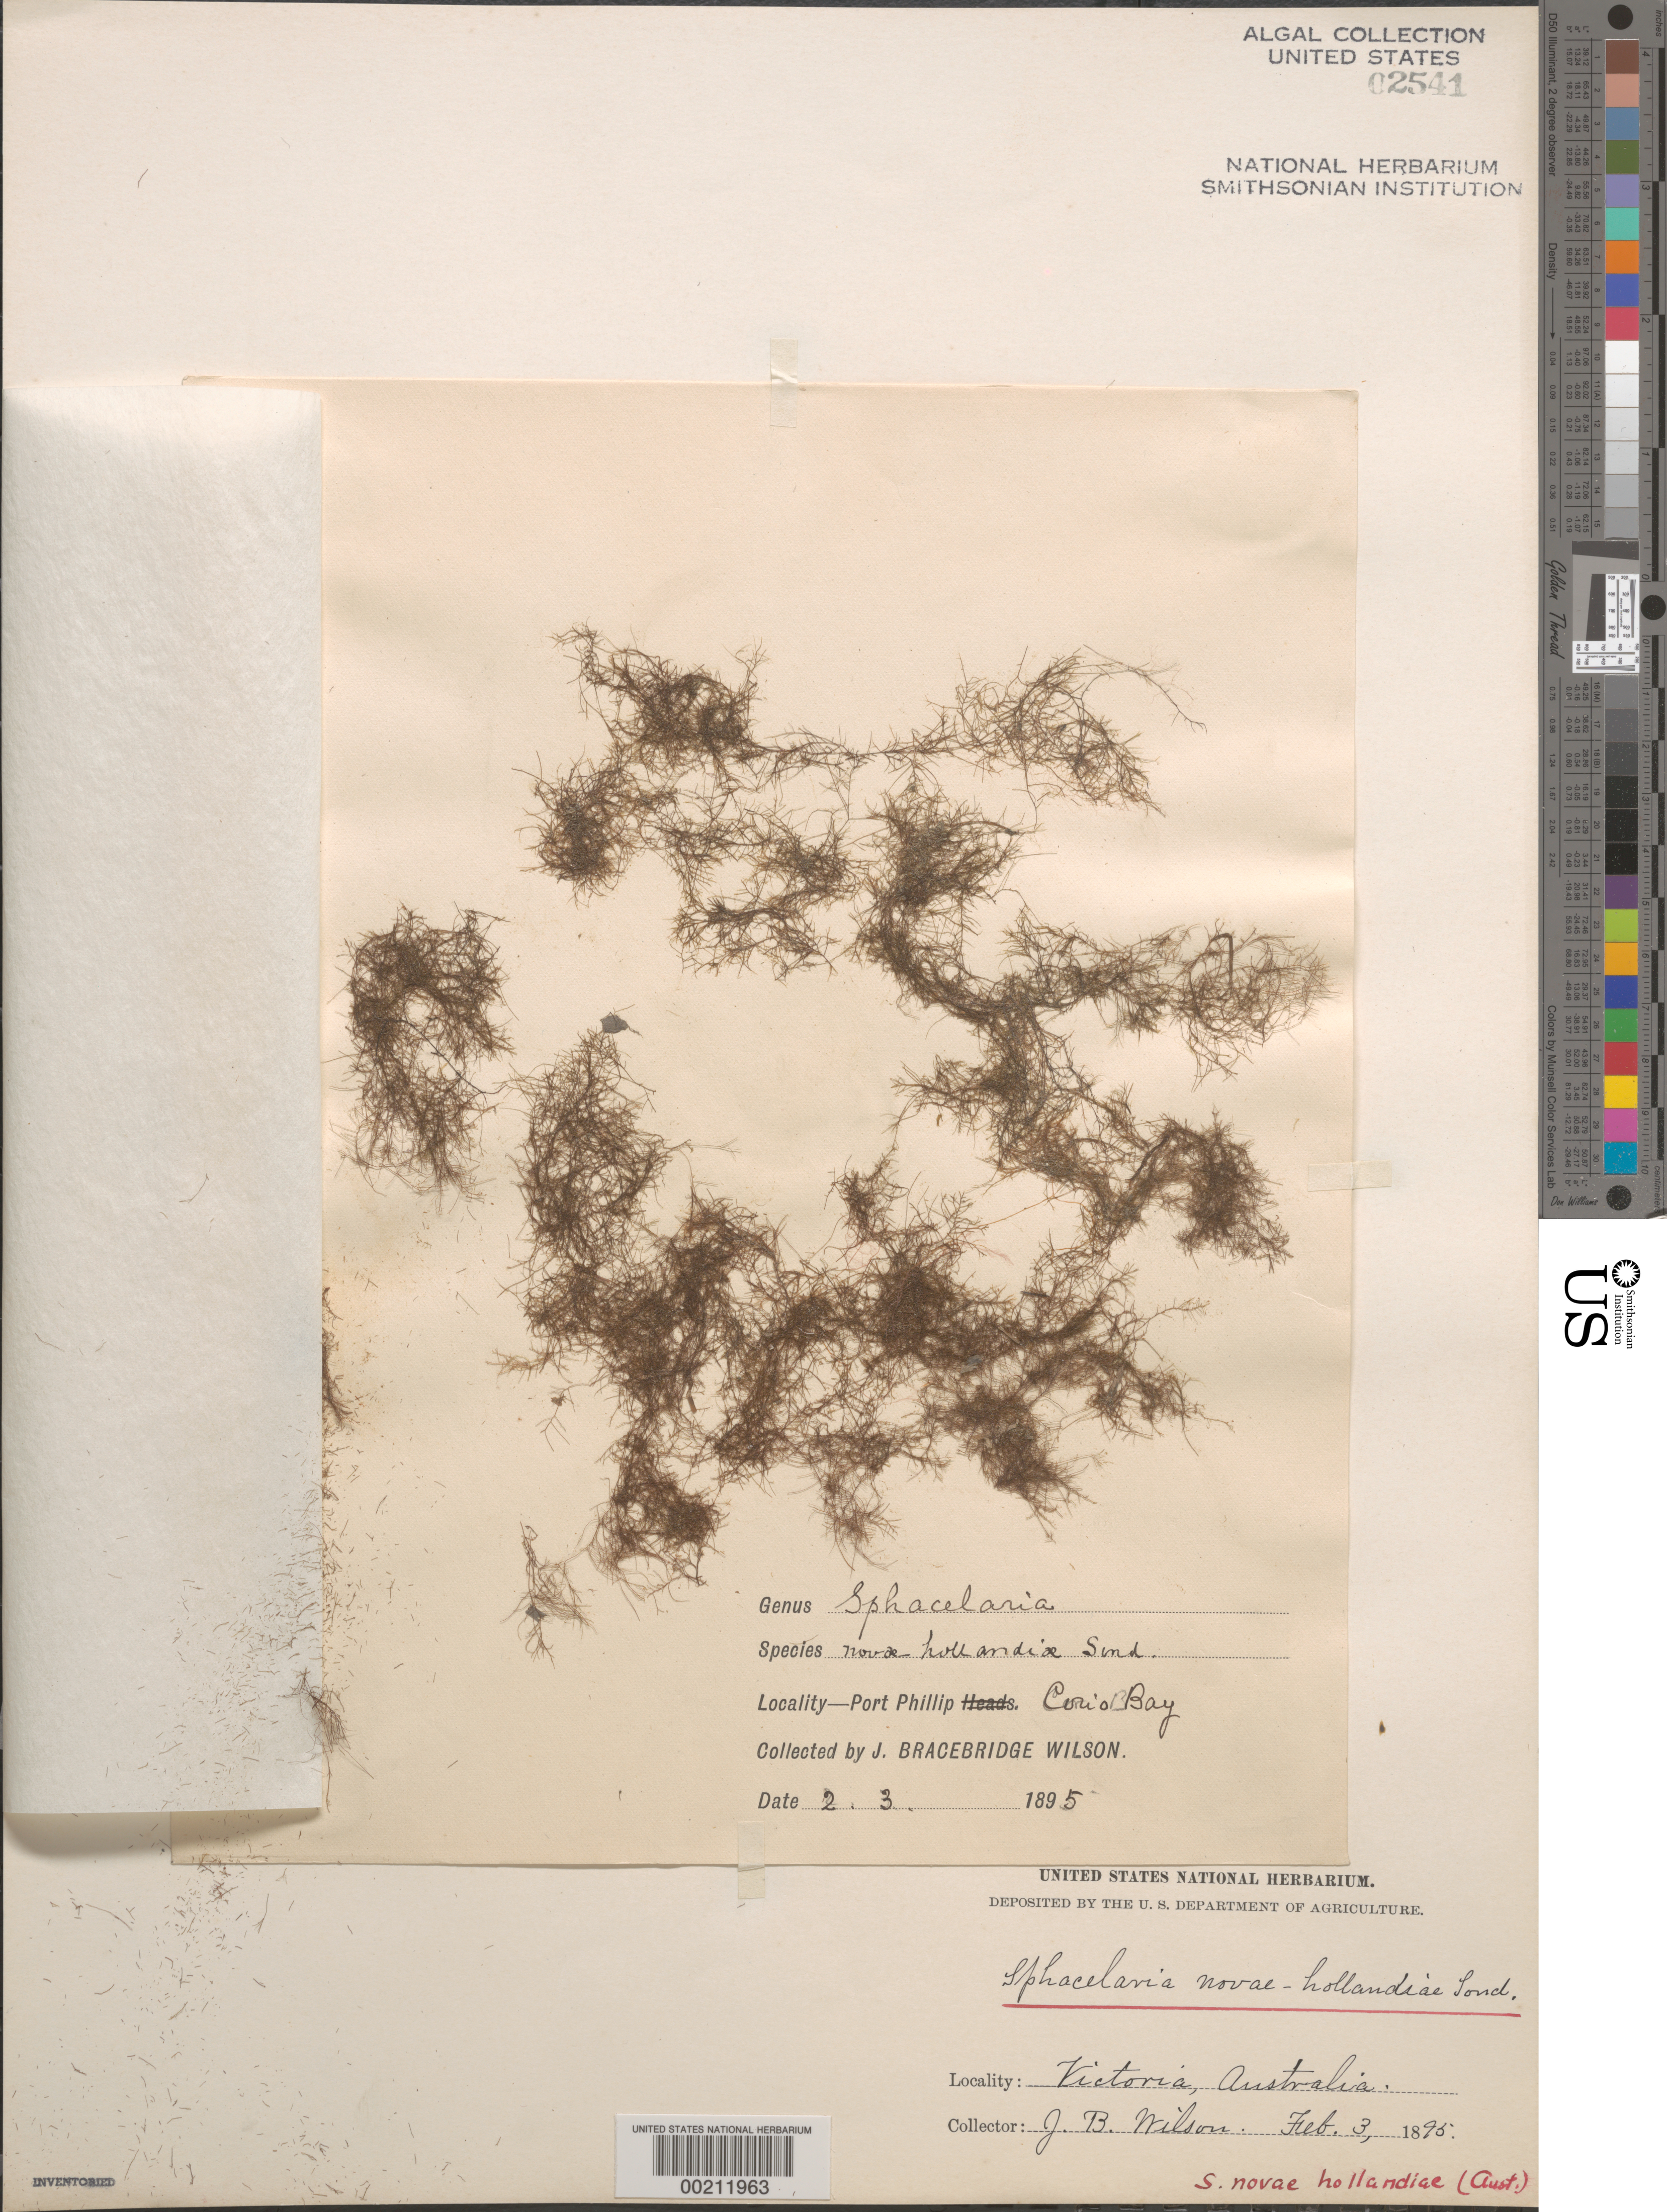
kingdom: Chromista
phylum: Ochrophyta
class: Phaeophyceae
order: Sphacelariales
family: Sphacelariaceae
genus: Sphacelaria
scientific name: Sphacelaria novaehollandiae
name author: G. Sond.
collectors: J. B. Wilson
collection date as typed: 03 Feb 1895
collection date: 1895-02-03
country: Australia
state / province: Victoria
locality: Corio bay, port phillip bay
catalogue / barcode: US 2541